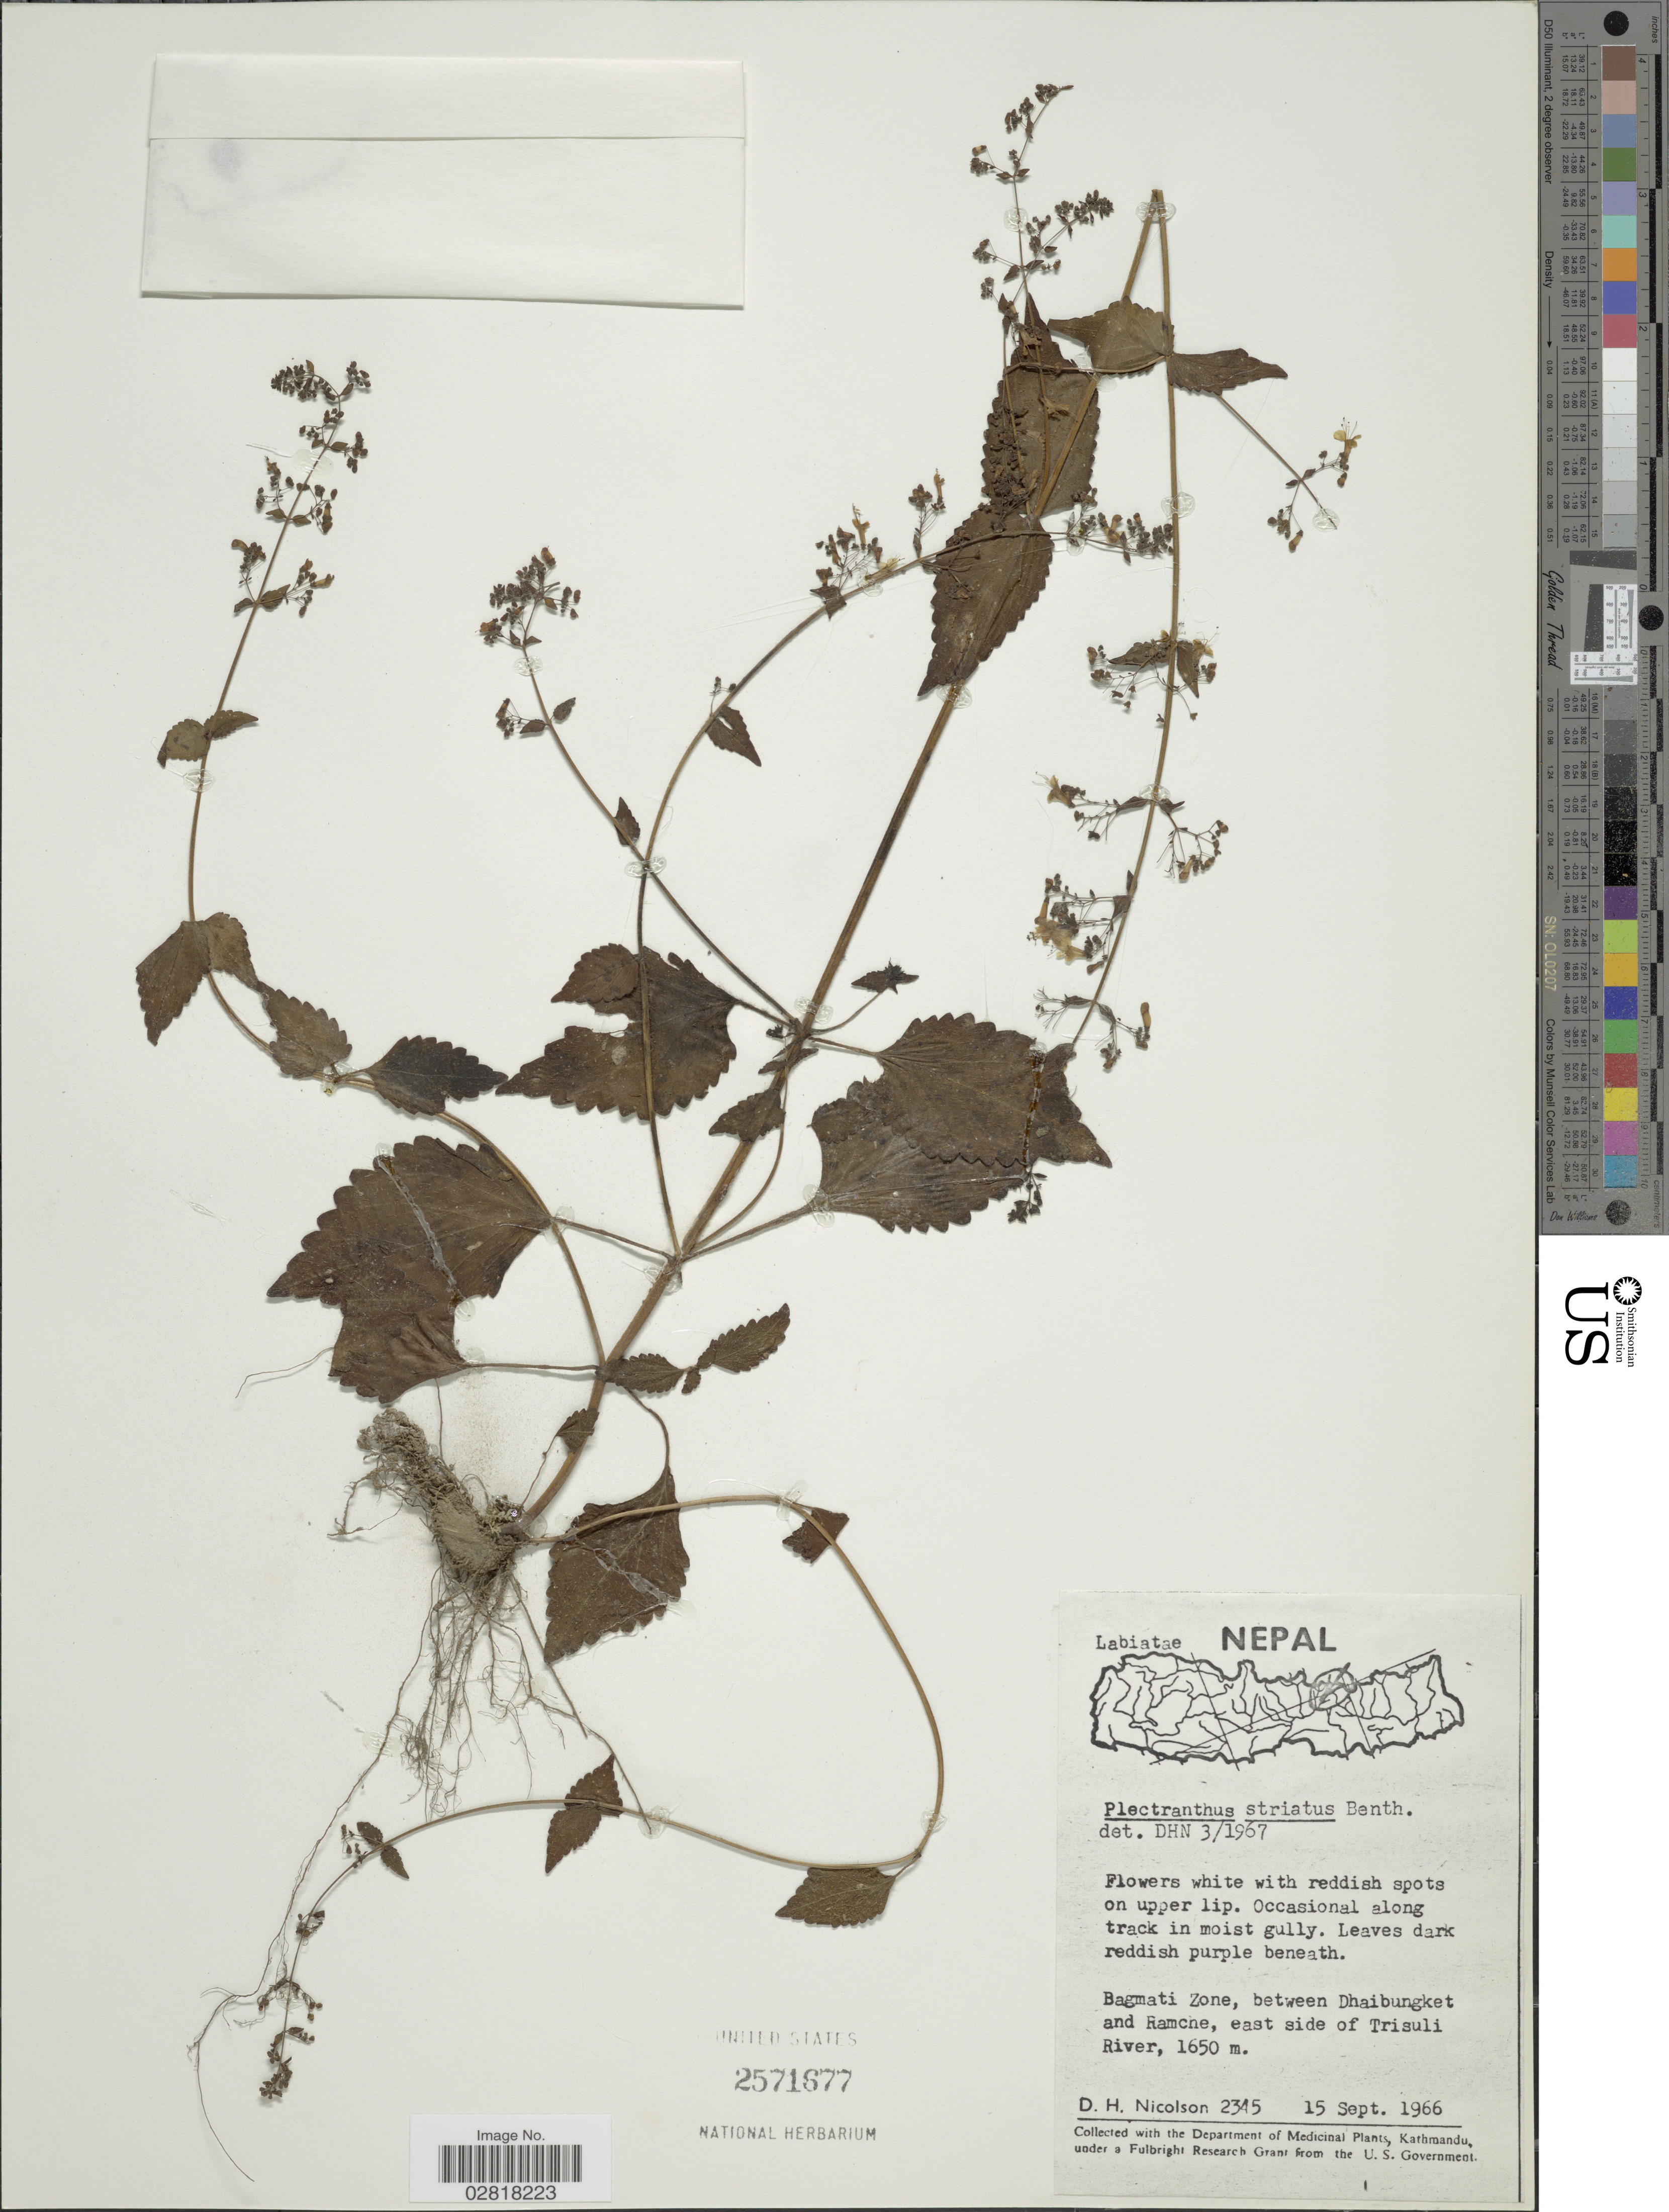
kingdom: Plantae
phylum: Tracheophyta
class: Magnoliopsida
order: Lamiales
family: Lamiaceae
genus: Plectranthus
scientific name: Plectranthus striatus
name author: Benth.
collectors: D. H. Nicolson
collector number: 2345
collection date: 1966-09-15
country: Nepal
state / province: Bagmati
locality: Bagmati Zone, between Dhaibungket and Ramche, east side of Trisuli River.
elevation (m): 1650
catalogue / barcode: US 2571677